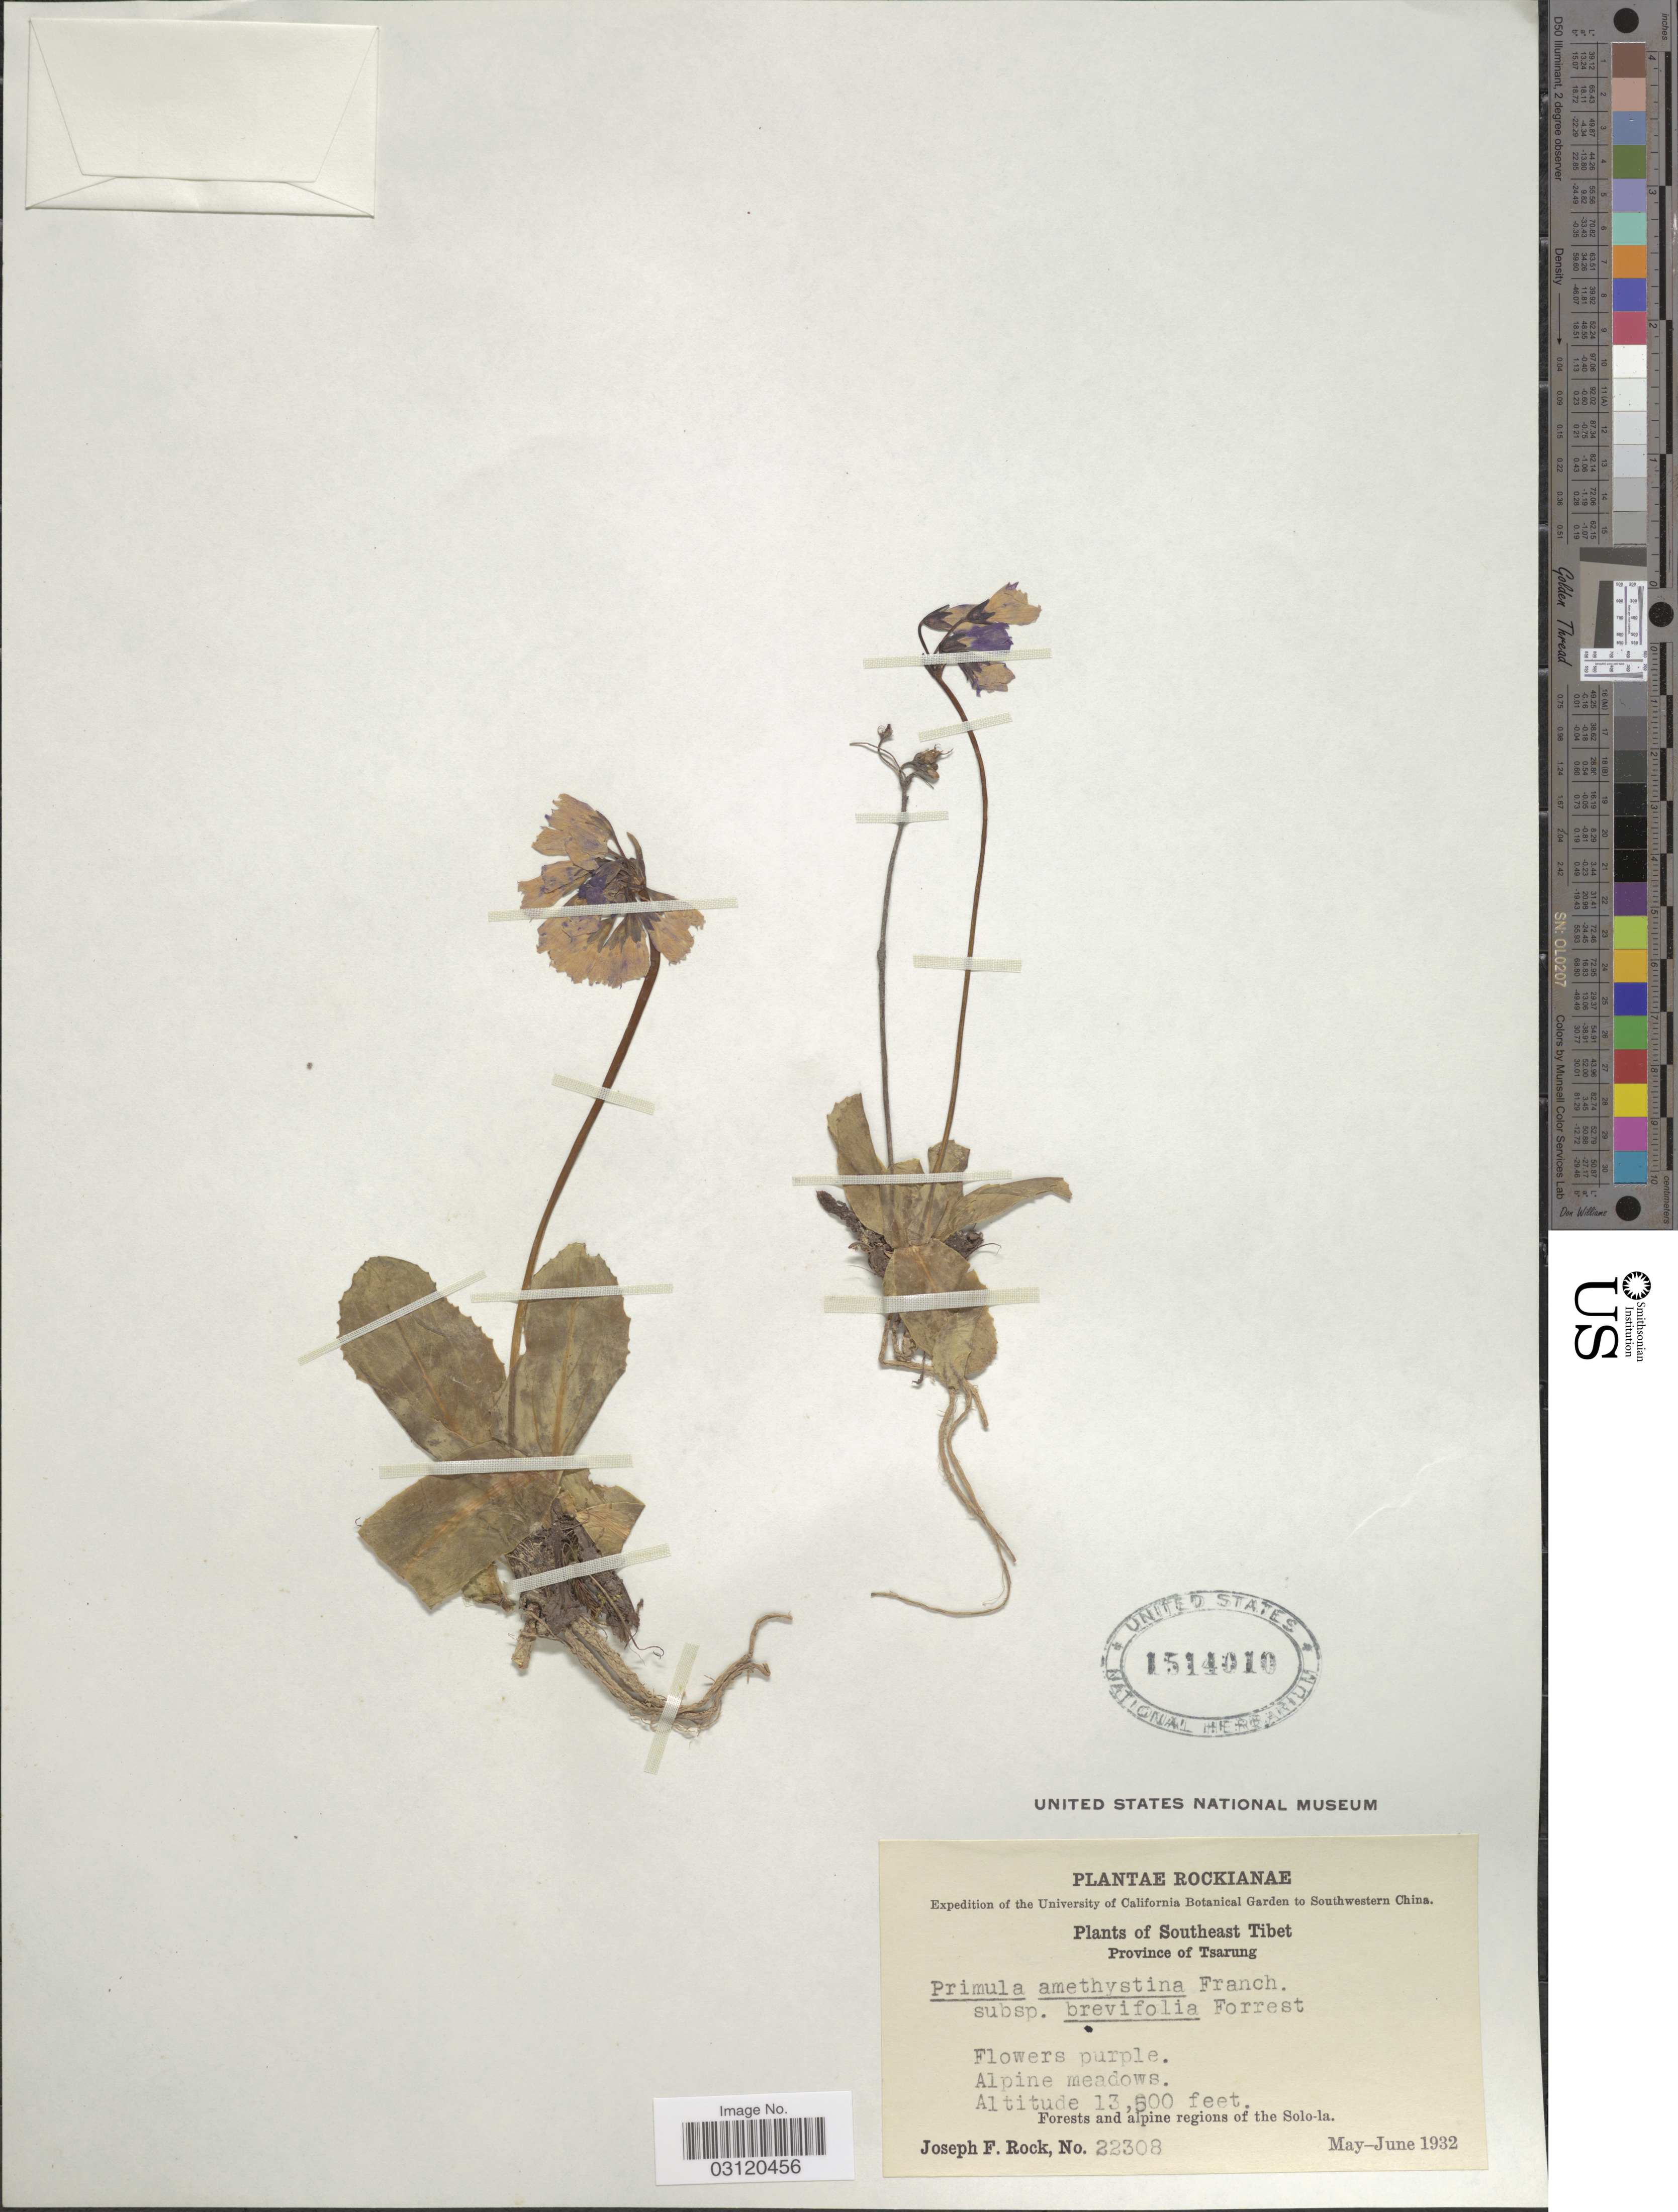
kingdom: Plantae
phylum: Tracheophyta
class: Magnoliopsida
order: Ericales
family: Primulaceae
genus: Primula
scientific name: Primula amethystina subsp. brevifolia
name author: (Forrest) W.W. Sm. & Forrest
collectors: J. F. Rock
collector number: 22308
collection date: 1932-05/1932-06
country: China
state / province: Xizang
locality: Southwestern China. Southeast Tibet. Province of Tsarung. Forests and alpine regions of the Solo-la.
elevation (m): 4115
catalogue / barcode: US 1514010